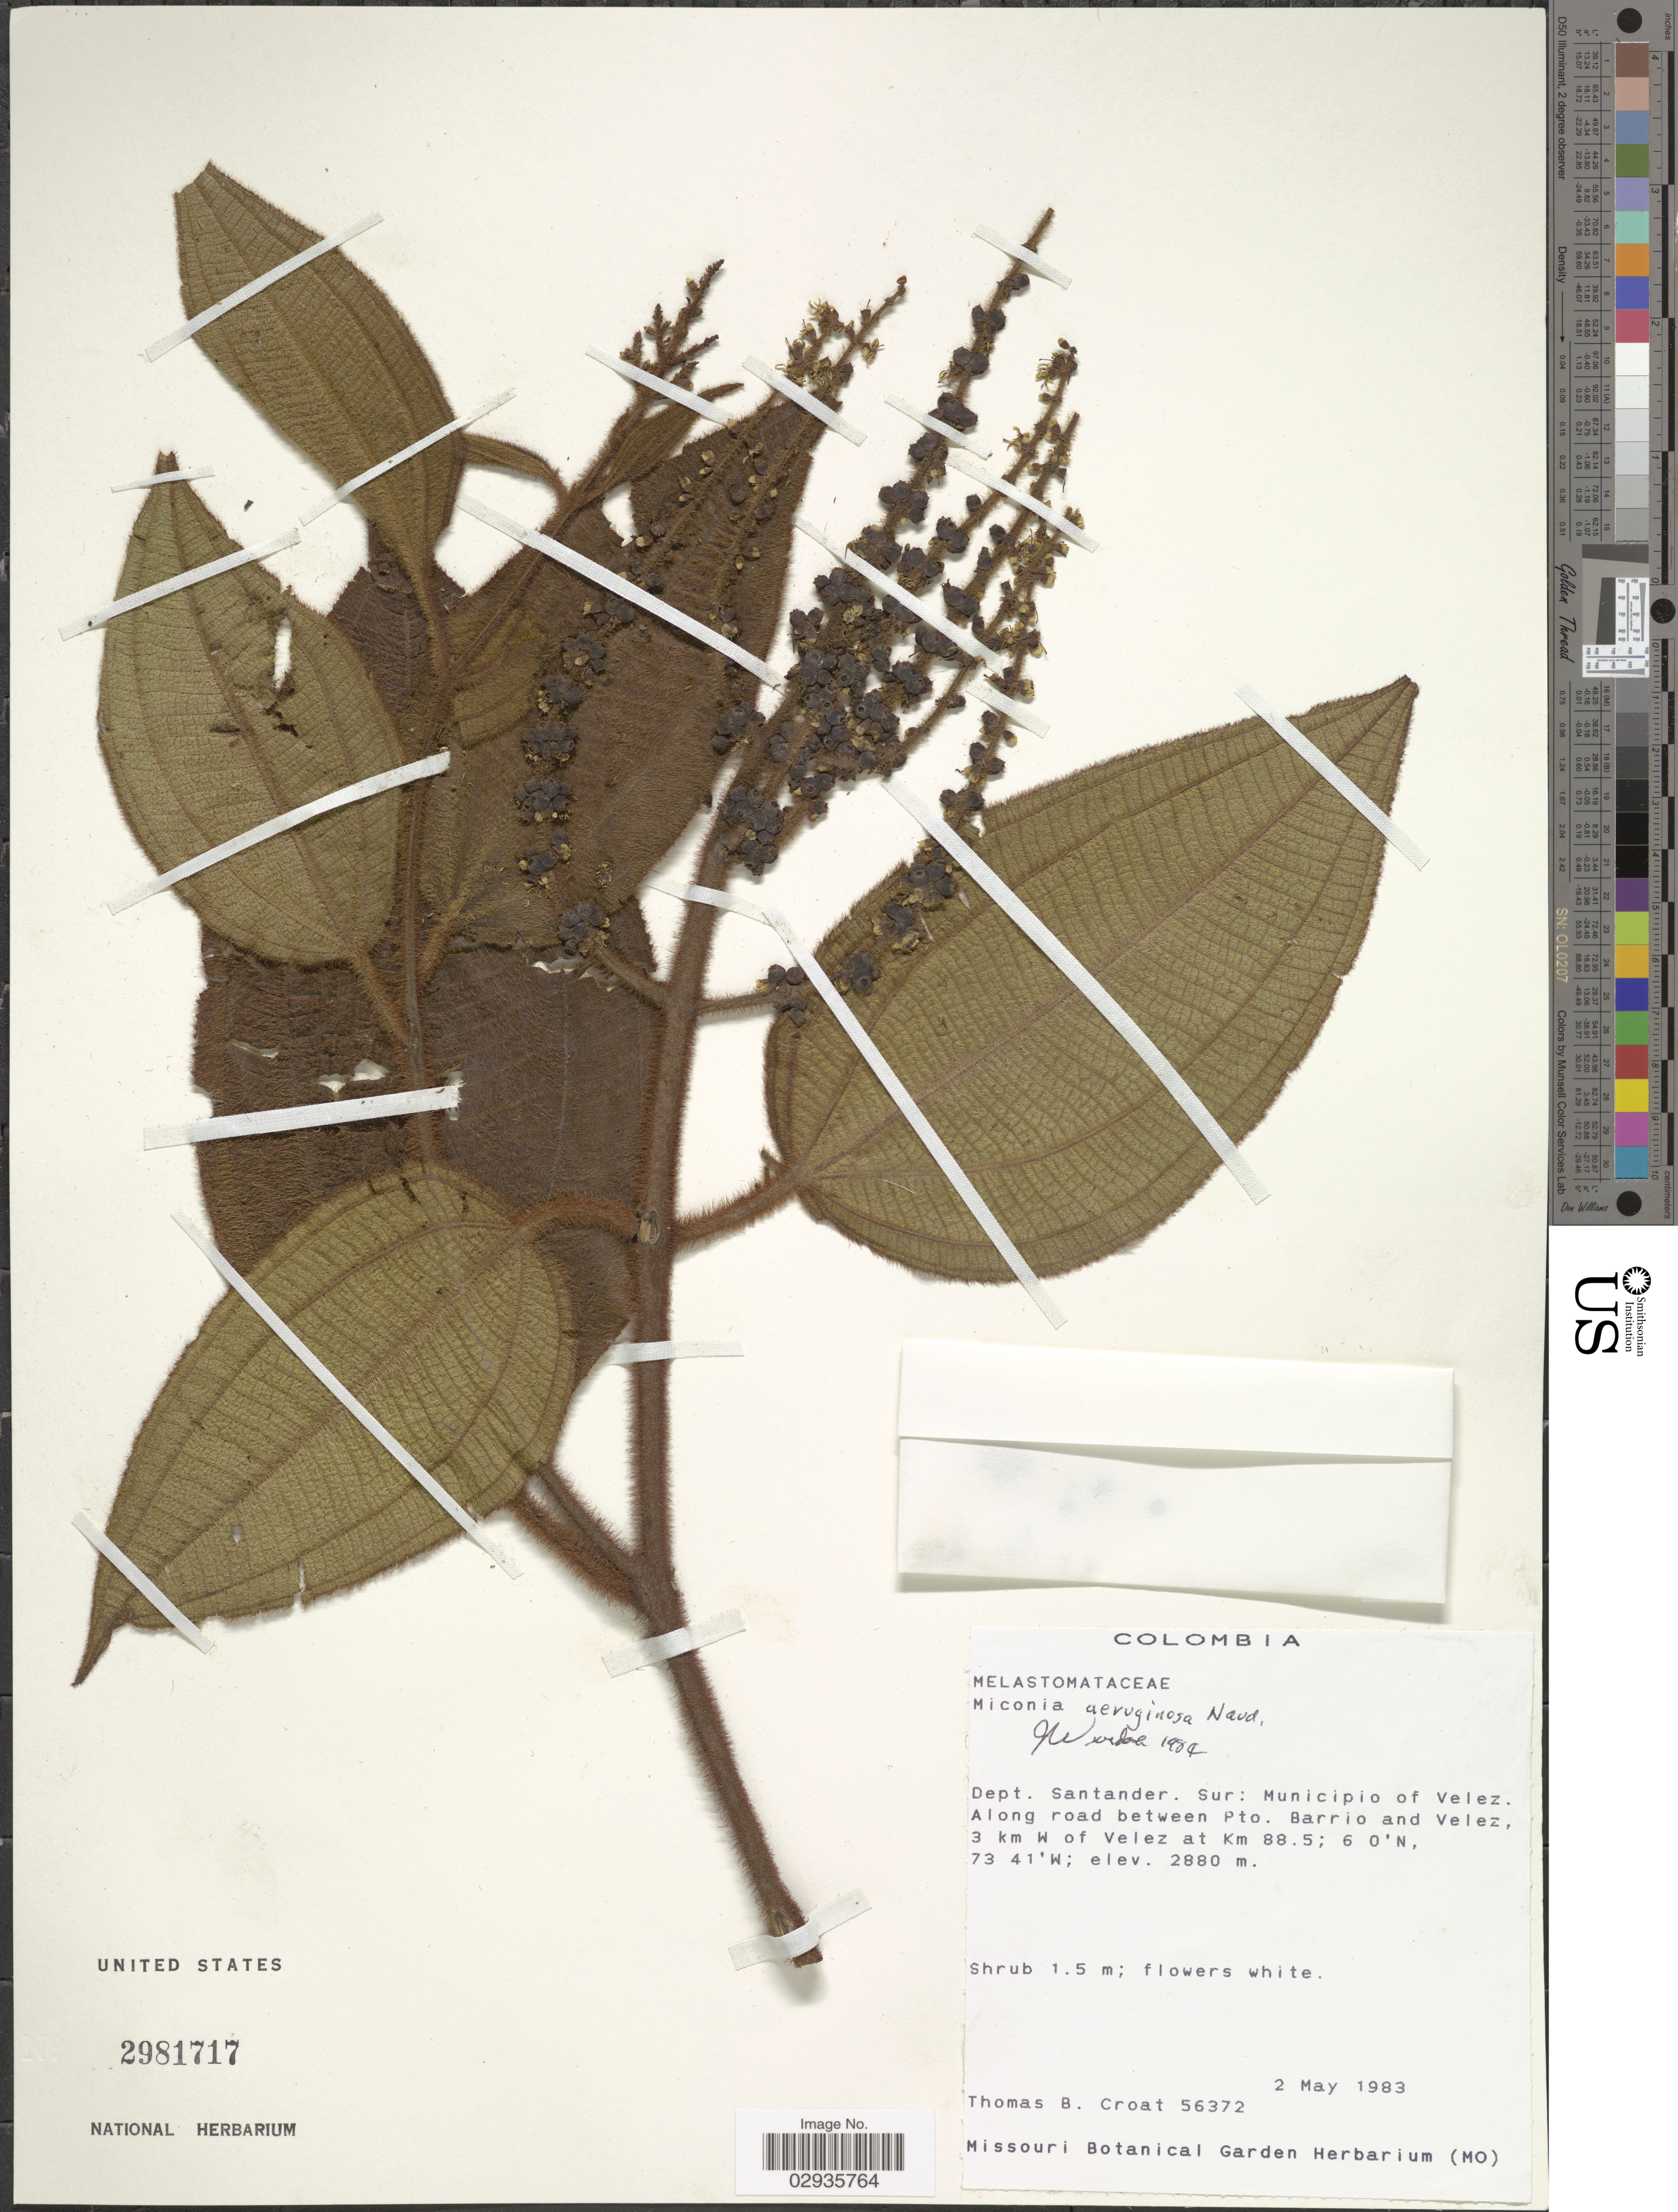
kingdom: Plantae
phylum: Tracheophyta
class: Magnoliopsida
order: Myrtales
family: Melastomataceae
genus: Miconia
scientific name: Miconia aeruginosa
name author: Naudin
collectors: T. B. Croat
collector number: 56372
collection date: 1983-05-02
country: Colombia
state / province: Santander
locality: Dept. Santander. Sur: Municipio of Velez. Along road between Pto. Barrio and Velez, 3 km W of Velez at Km 88.5.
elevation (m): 2880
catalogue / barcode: US 2981717